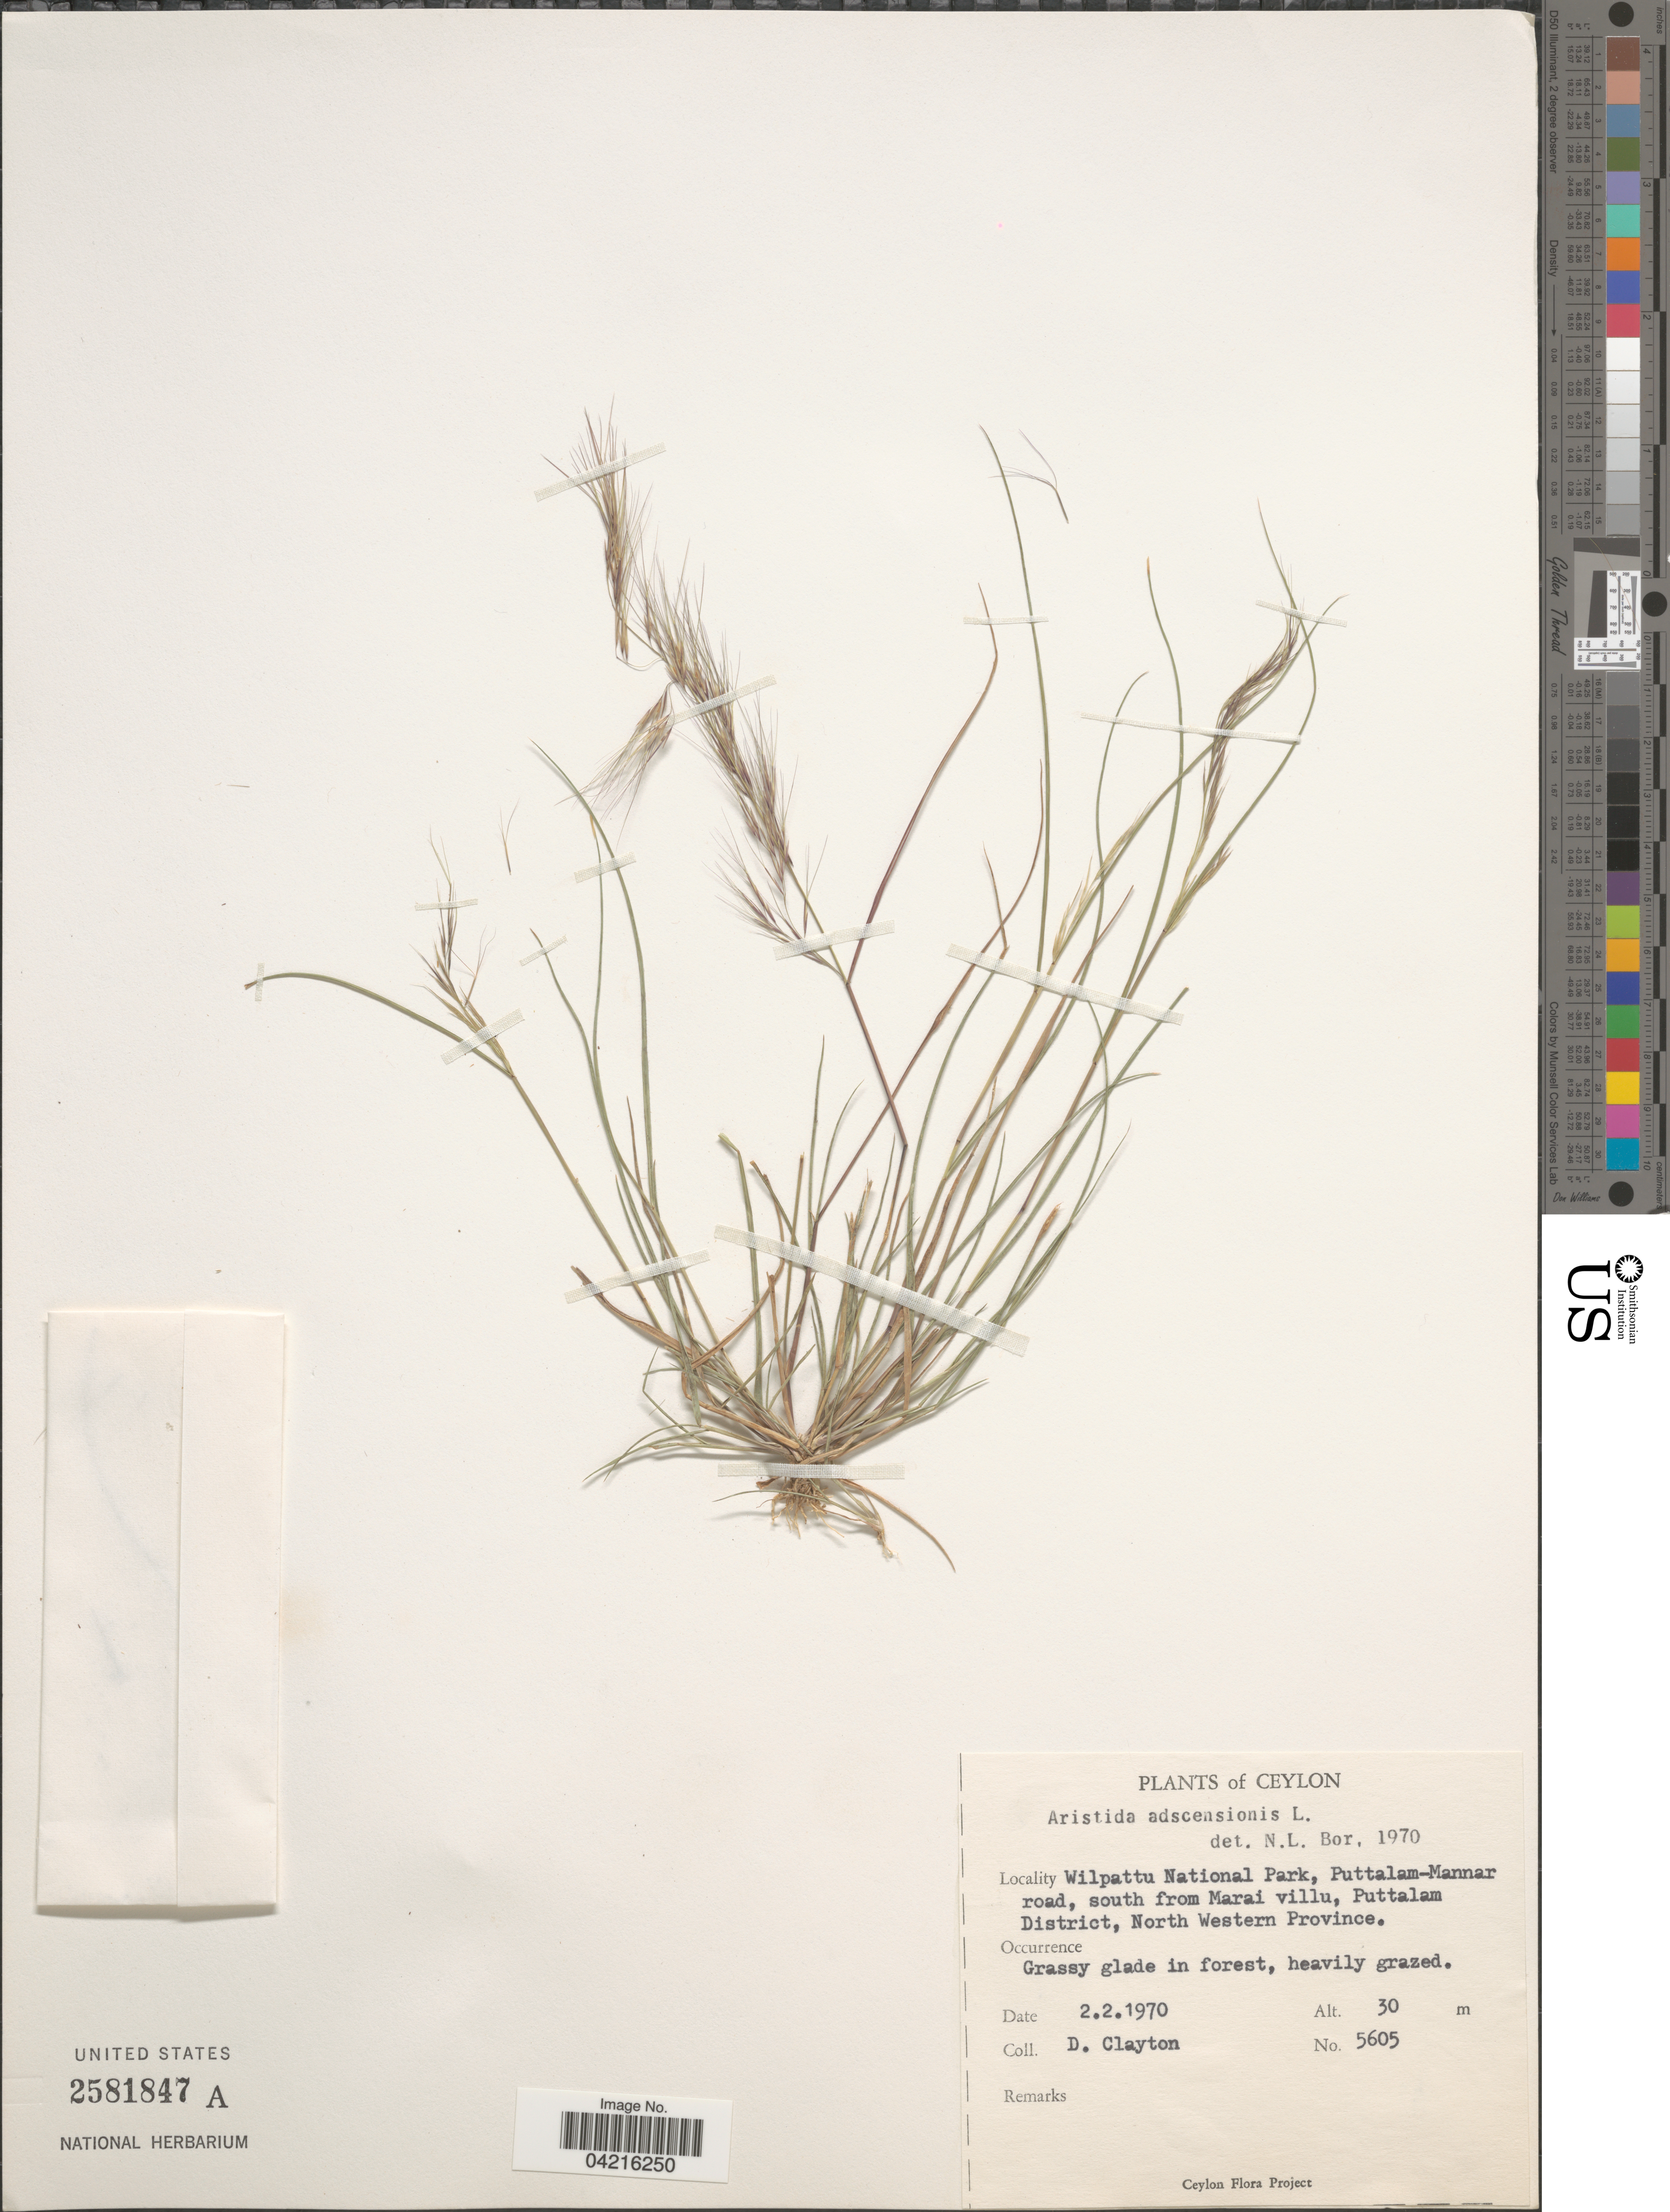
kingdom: Plantae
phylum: Tracheophyta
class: Liliopsida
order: Poales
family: Poaceae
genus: Aristida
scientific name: Aristida adscensionis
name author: L.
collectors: D. Clayton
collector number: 5605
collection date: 1970-02-02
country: Sri Lanka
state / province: North Western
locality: Ceylon. Wilpattu National Park, Puttalam-Mannar road, south from Marai villu, Puttalam District. Grassy glade in forest, heavily grazed.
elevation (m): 30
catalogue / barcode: US 2581847A